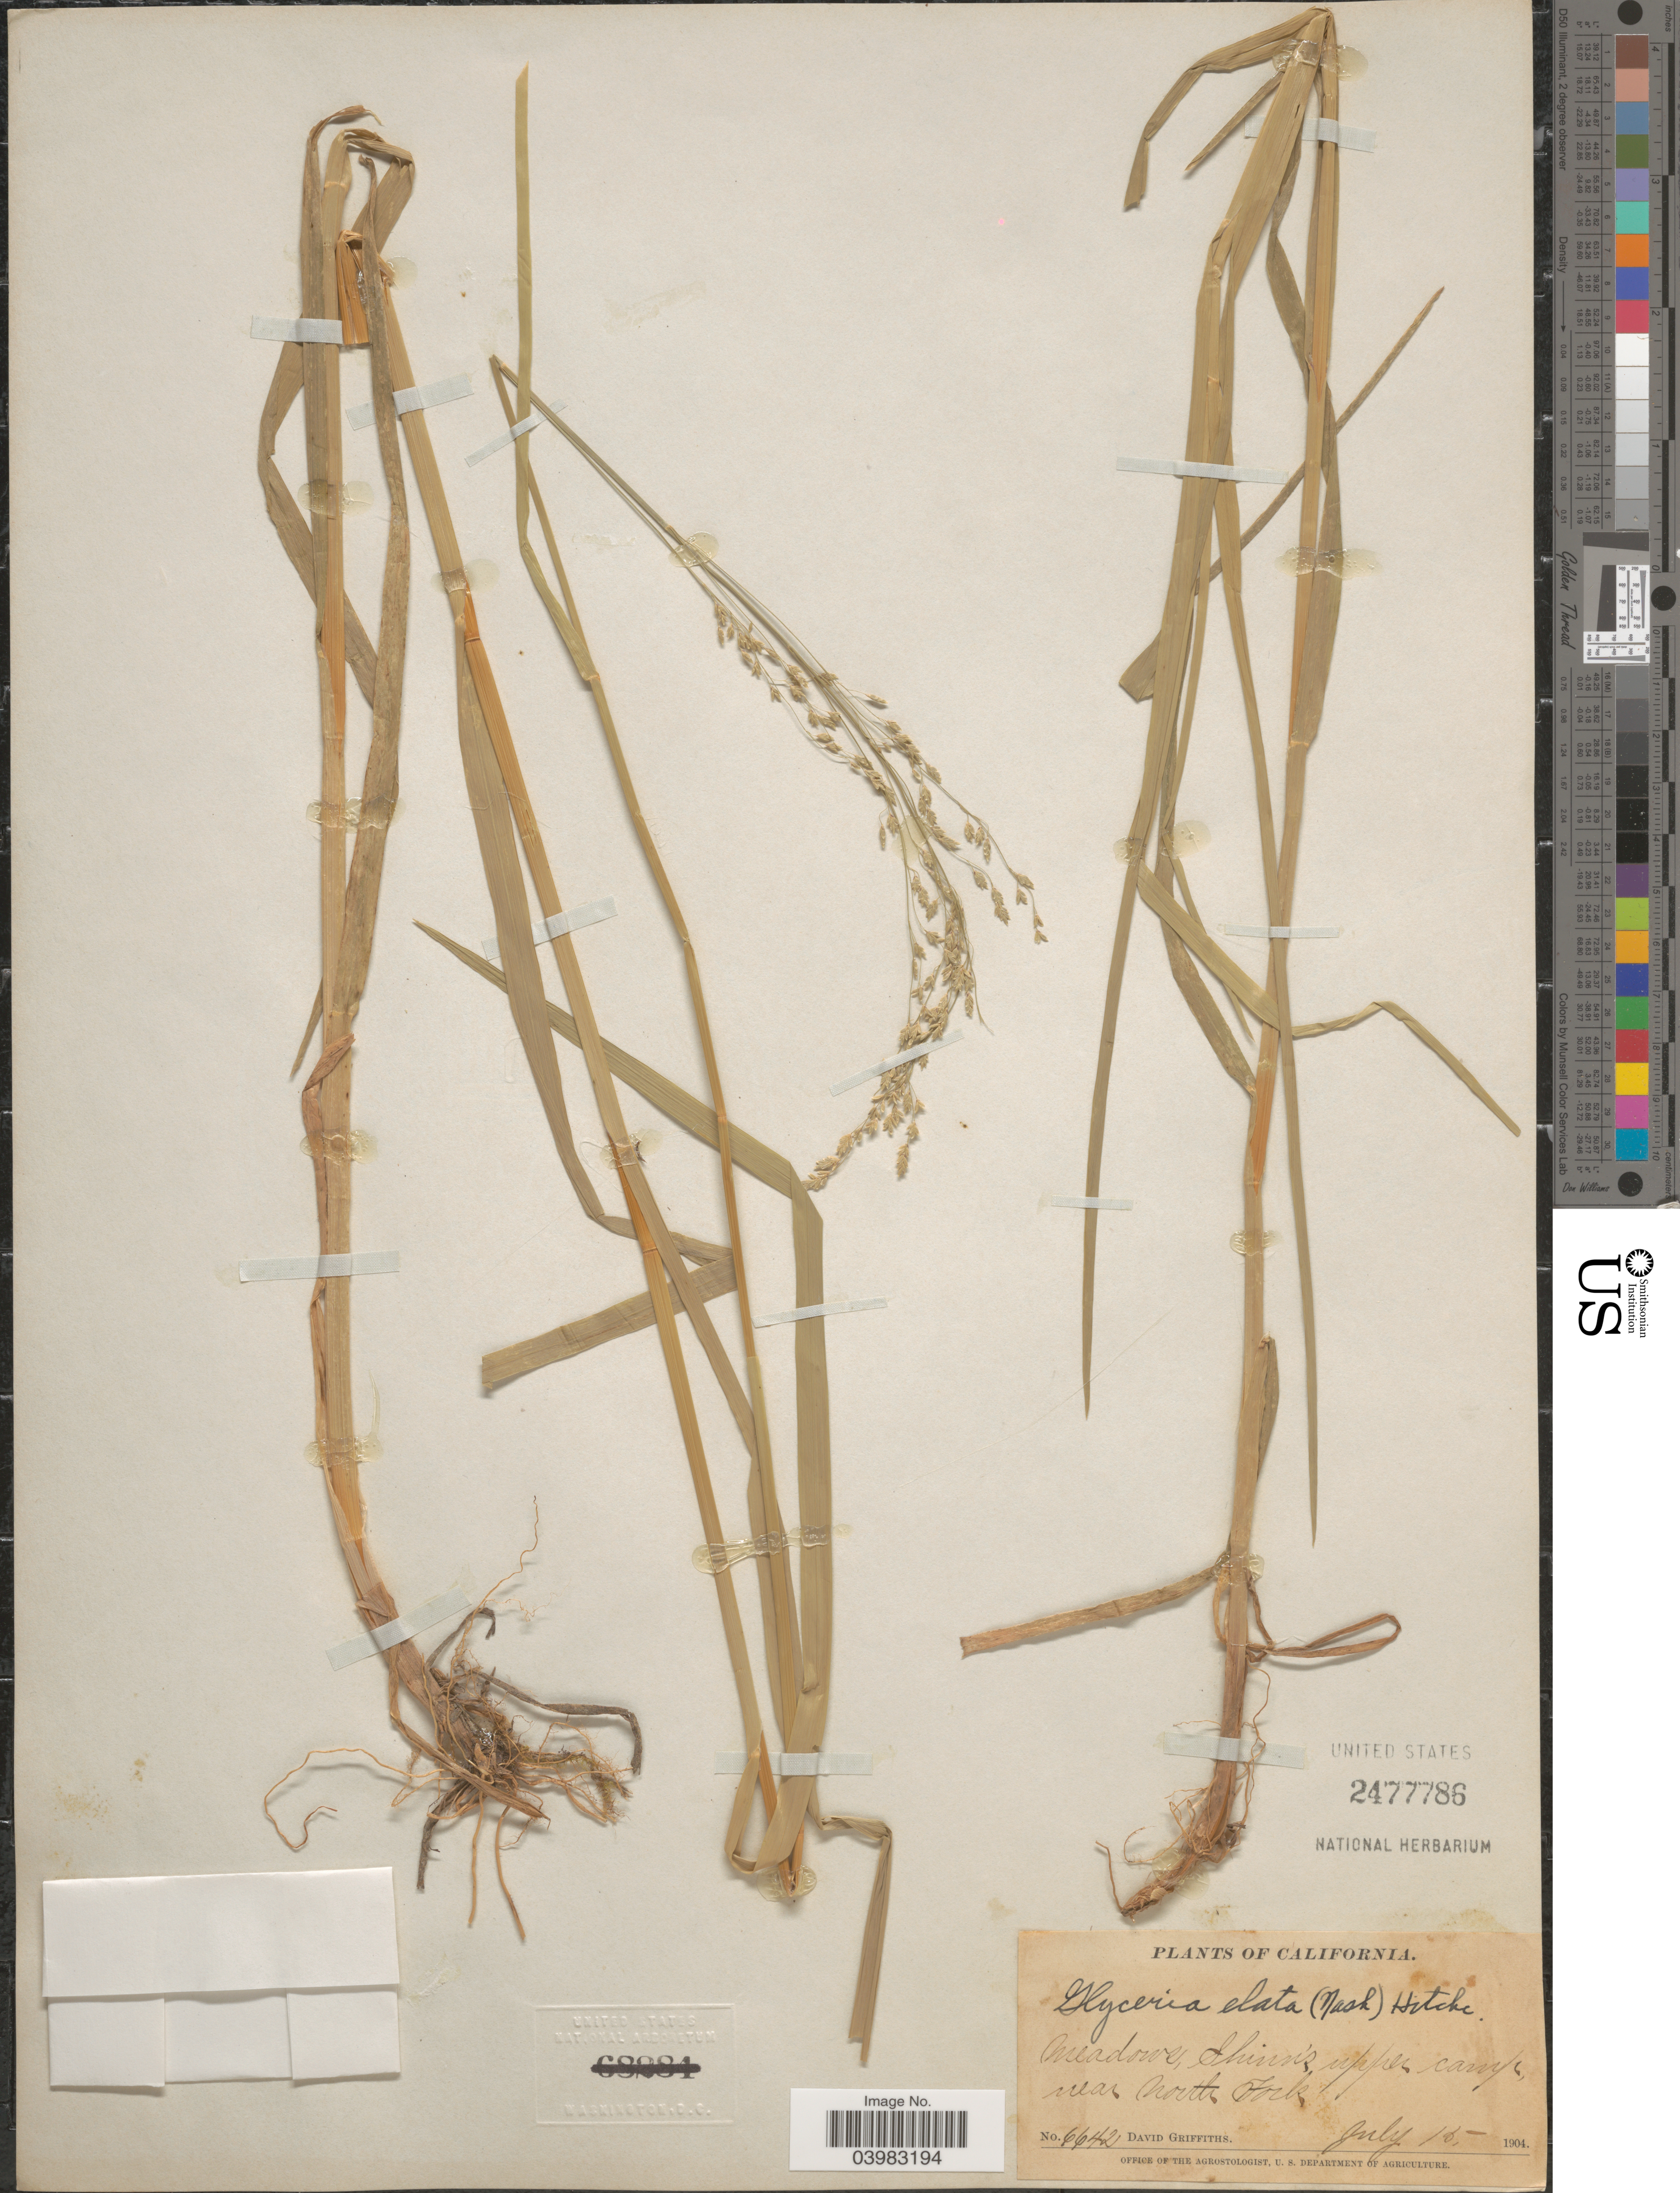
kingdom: Plantae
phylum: Tracheophyta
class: Liliopsida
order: Poales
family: Poaceae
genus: Glyceria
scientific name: Glyceria elata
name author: (Nash) M.E. Jones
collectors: D. Griffiths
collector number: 6642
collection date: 1904-07-15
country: United States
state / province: California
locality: Meadows, Shinn's upper camp, near North Fork.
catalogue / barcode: US 2477786